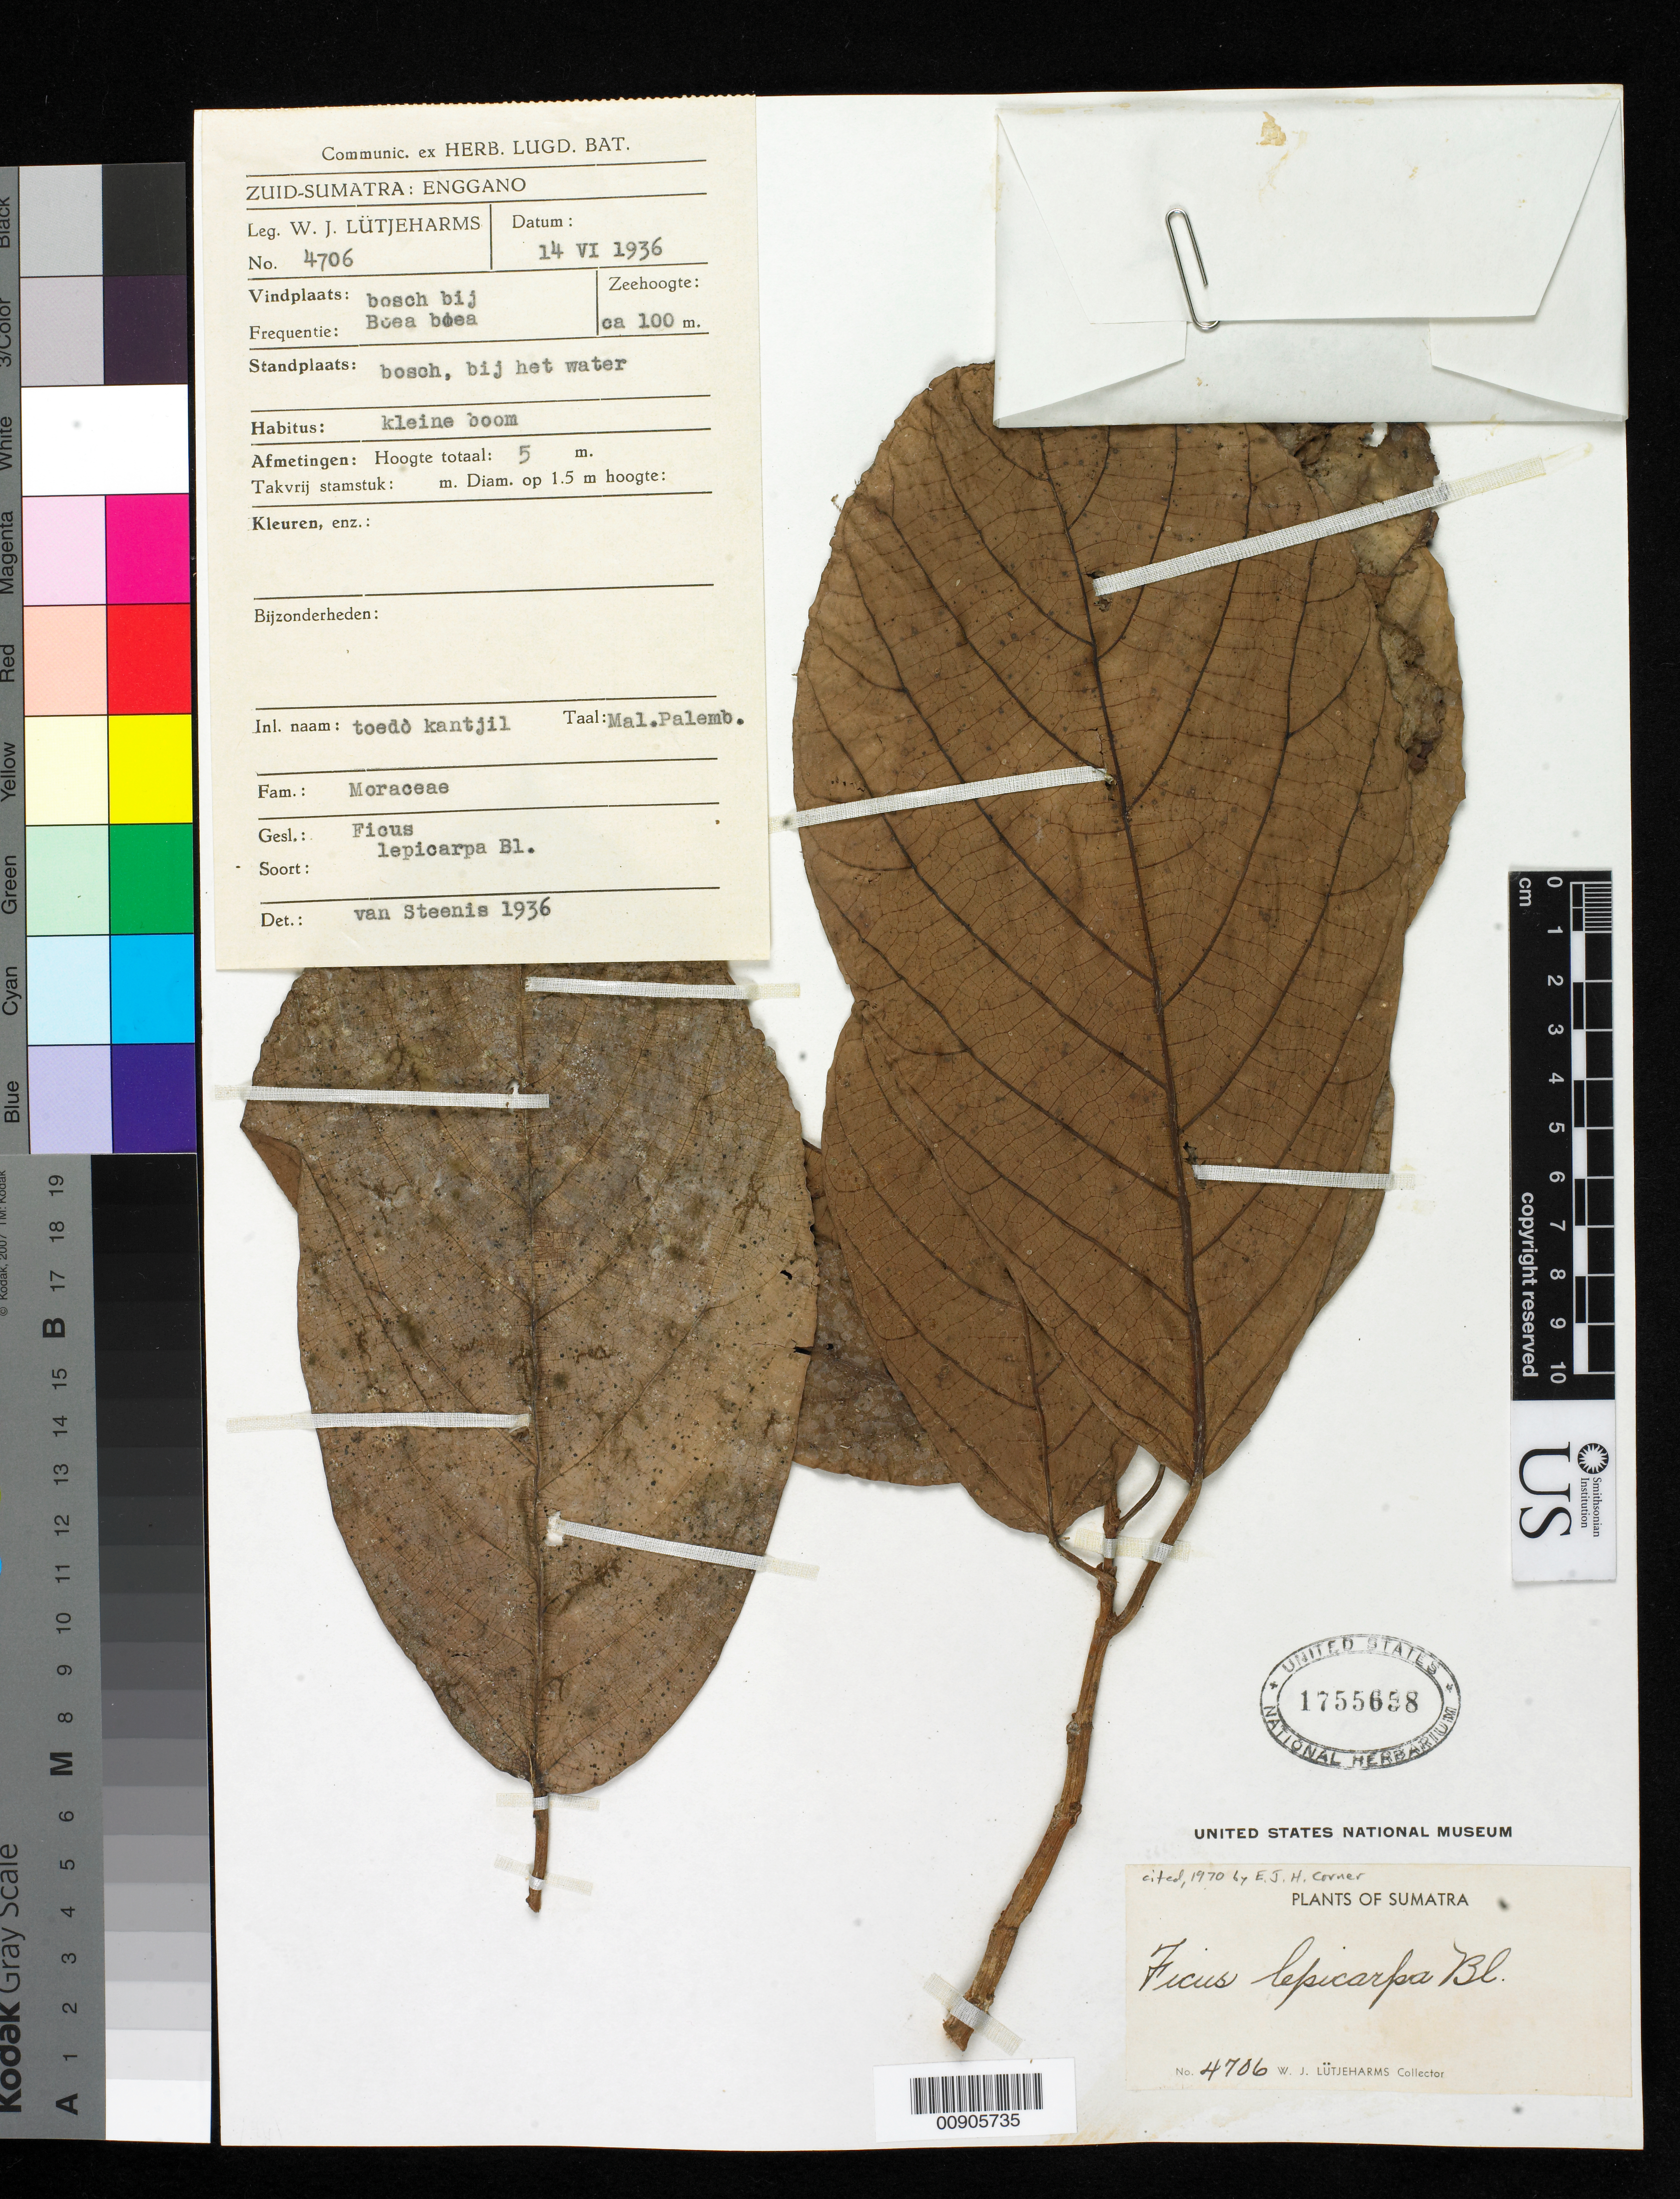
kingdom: Plantae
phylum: Tracheophyta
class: Magnoliopsida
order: Rosales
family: Moraceae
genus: Ficus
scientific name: Ficus lepicarpa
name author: Blume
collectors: W. Lütjeharms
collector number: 4706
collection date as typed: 14 Jun 1936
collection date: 1936-06-14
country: Indonesia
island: Sumatra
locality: Enggano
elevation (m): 100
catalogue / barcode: US 1755658